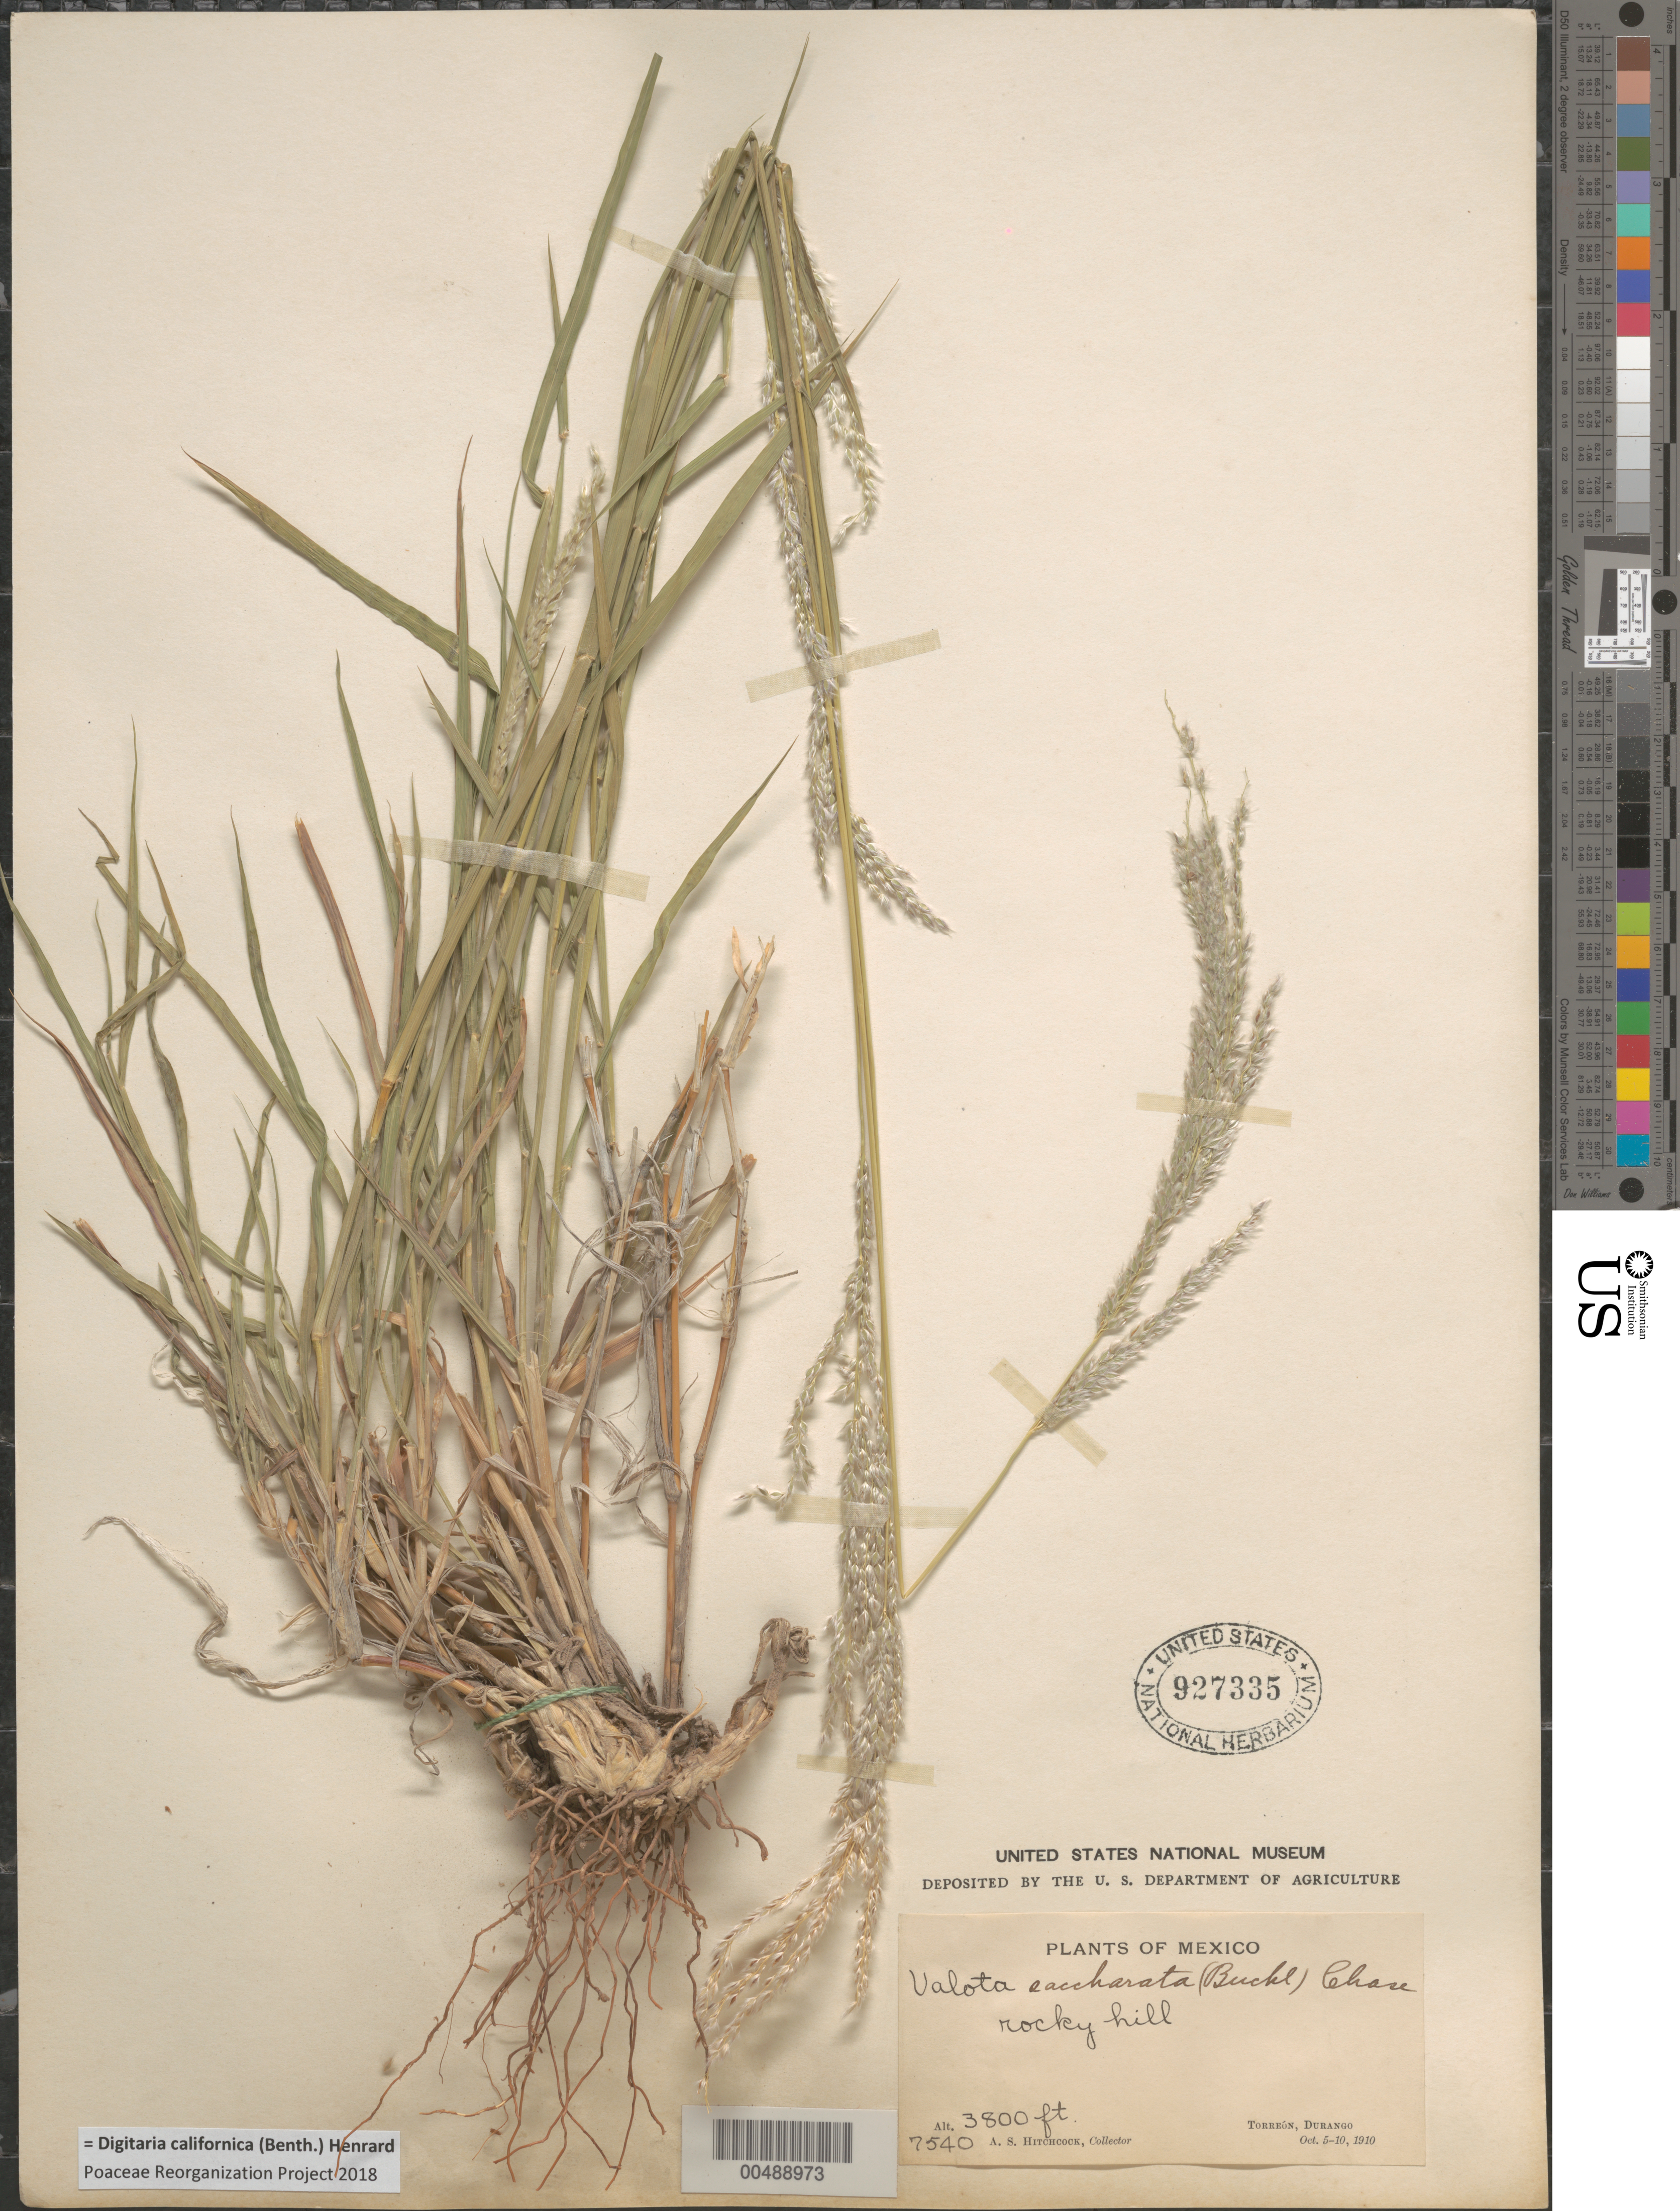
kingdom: Plantae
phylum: Tracheophyta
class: Liliopsida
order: Poales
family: Poaceae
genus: Digitaria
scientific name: Digitaria californica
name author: (Benth.) Henr.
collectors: A. S. Hitchcock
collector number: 7540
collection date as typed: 5 Oct 1910 to 10 Oct 1910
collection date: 1910-10-05/1910-10-10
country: Mexico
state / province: Durango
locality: Torréon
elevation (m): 1158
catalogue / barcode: US 927335